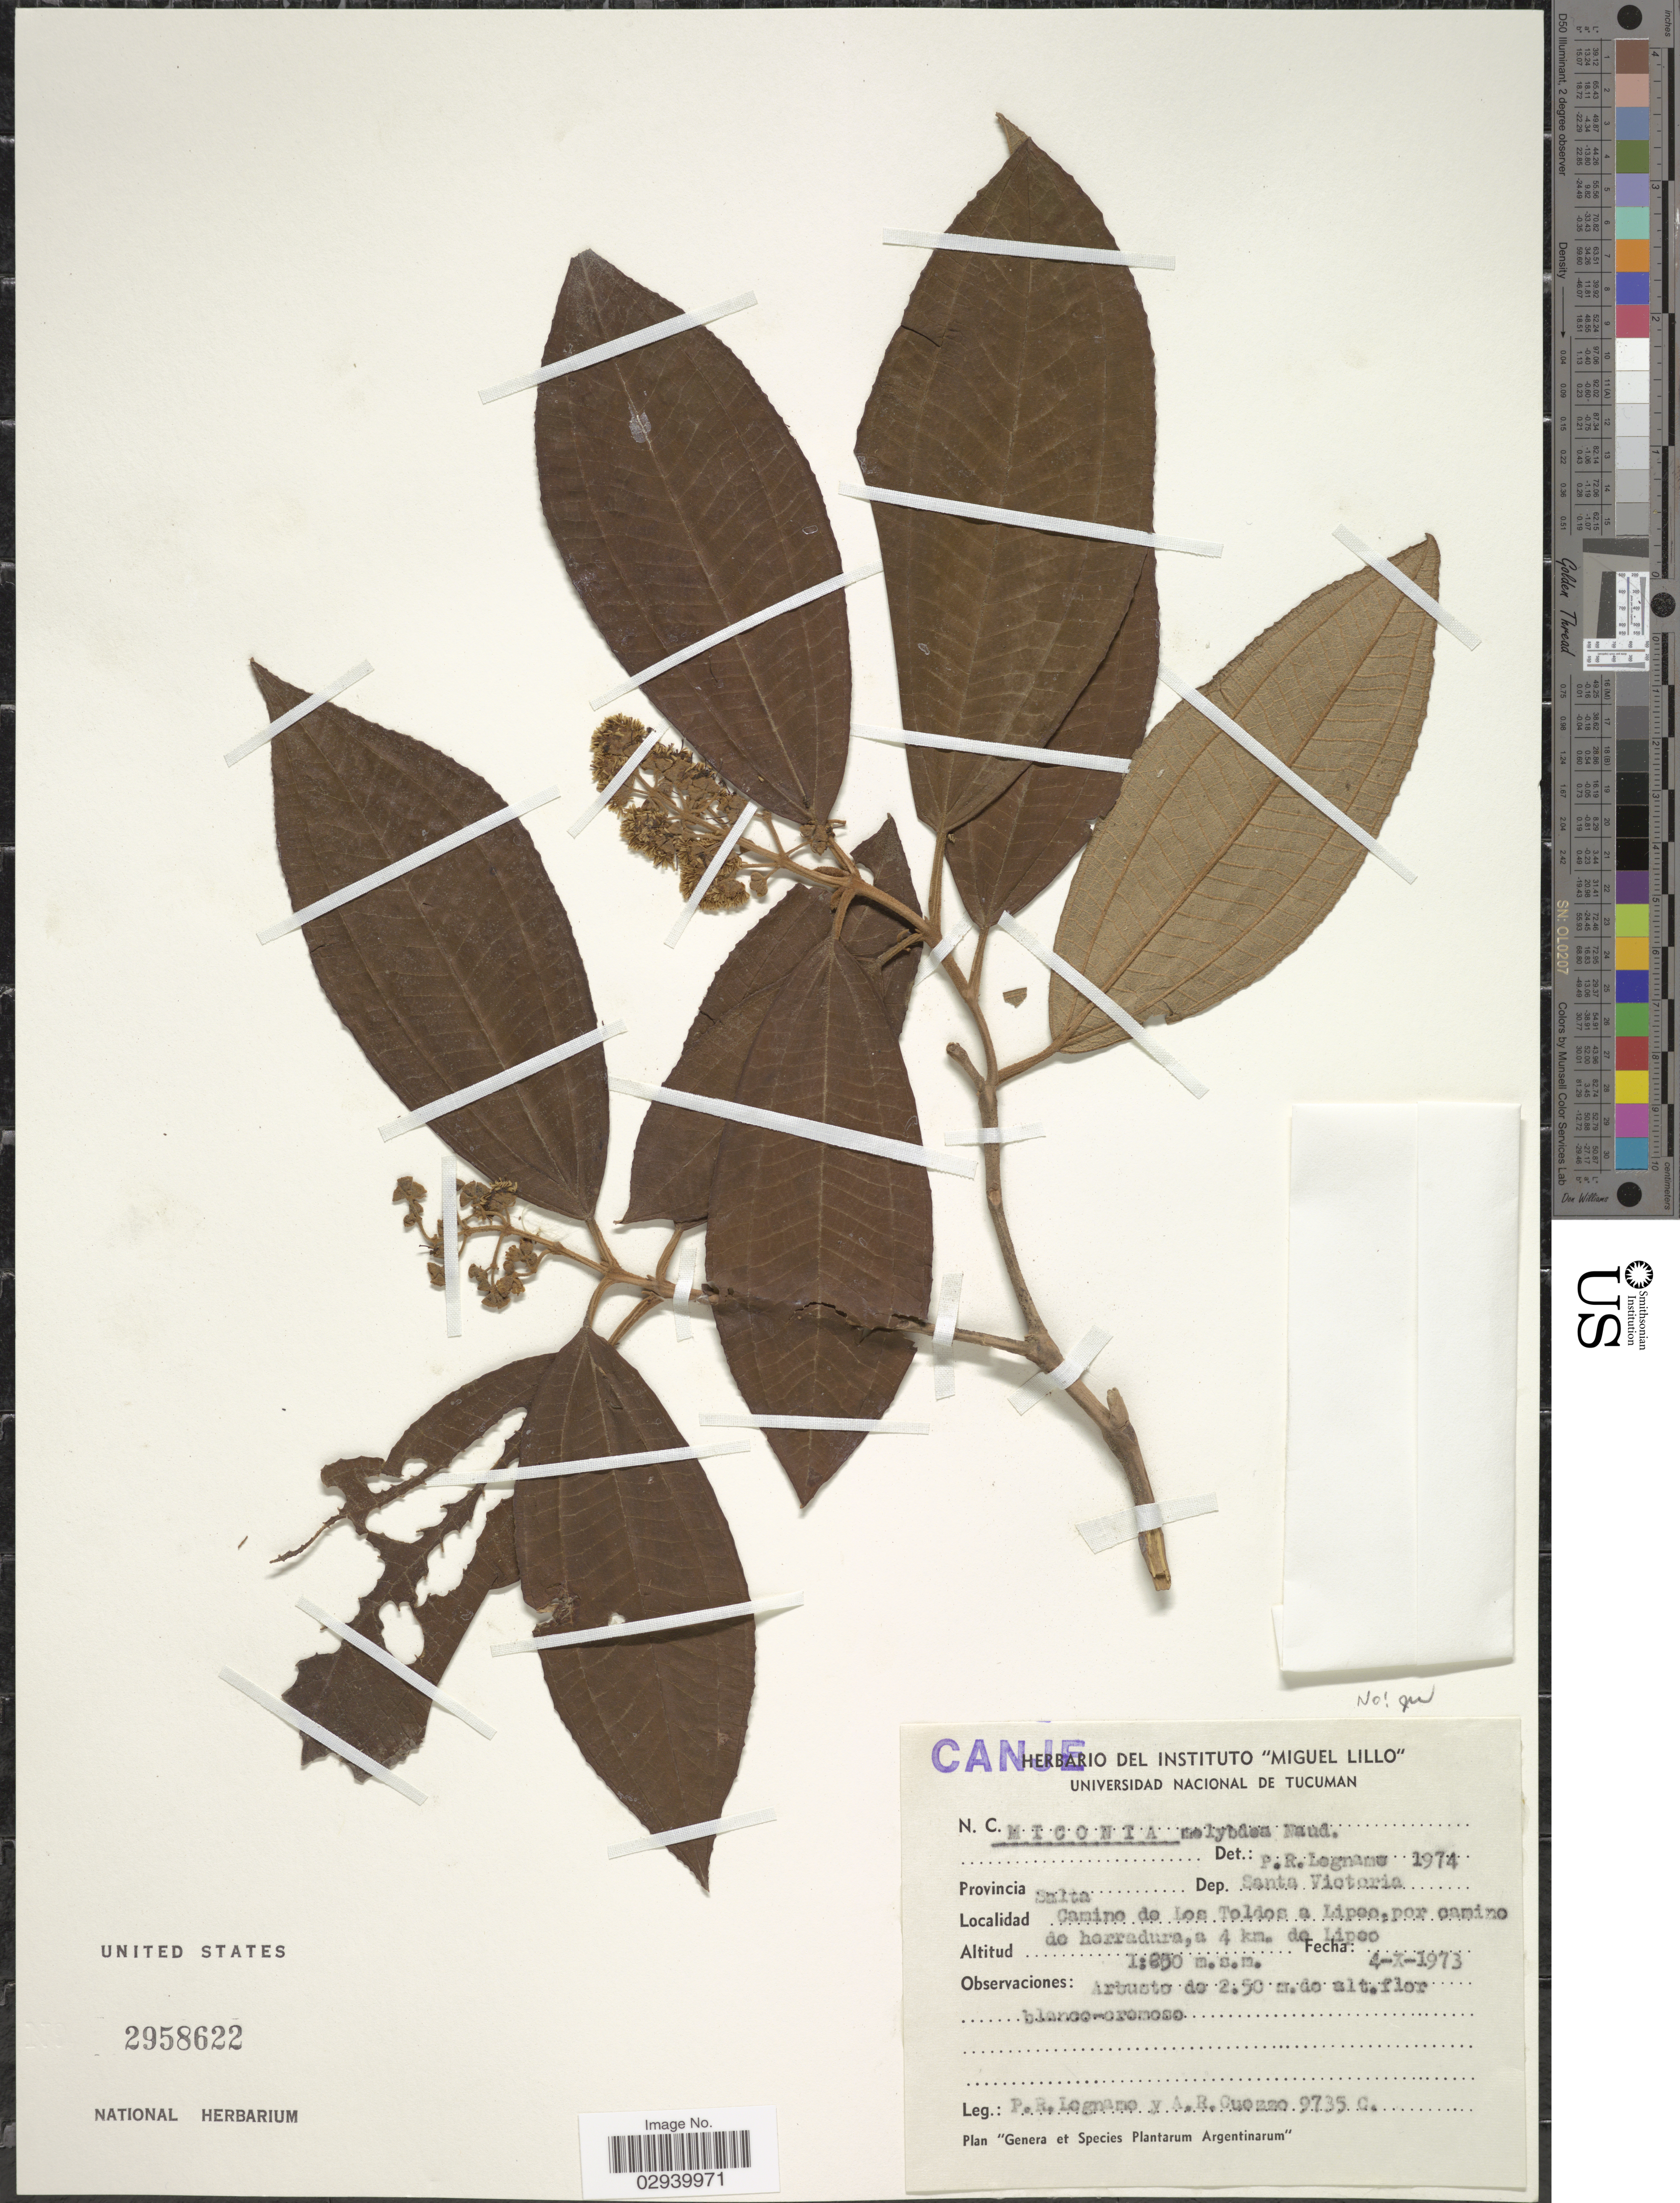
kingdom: Plantae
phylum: Tracheophyta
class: Magnoliopsida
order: Myrtales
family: Melastomataceae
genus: Miconia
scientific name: Miconia ioneura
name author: Griseb.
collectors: P. Lagnamo & A. Cuezzo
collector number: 9735C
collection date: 1973-10-04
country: Argentina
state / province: Salta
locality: Dep. Santa Victoria. Camino de Los Toldos a Lipeo, por camino de herradura, a 4 km. de Lipeo.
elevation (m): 1250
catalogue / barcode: US 2958622